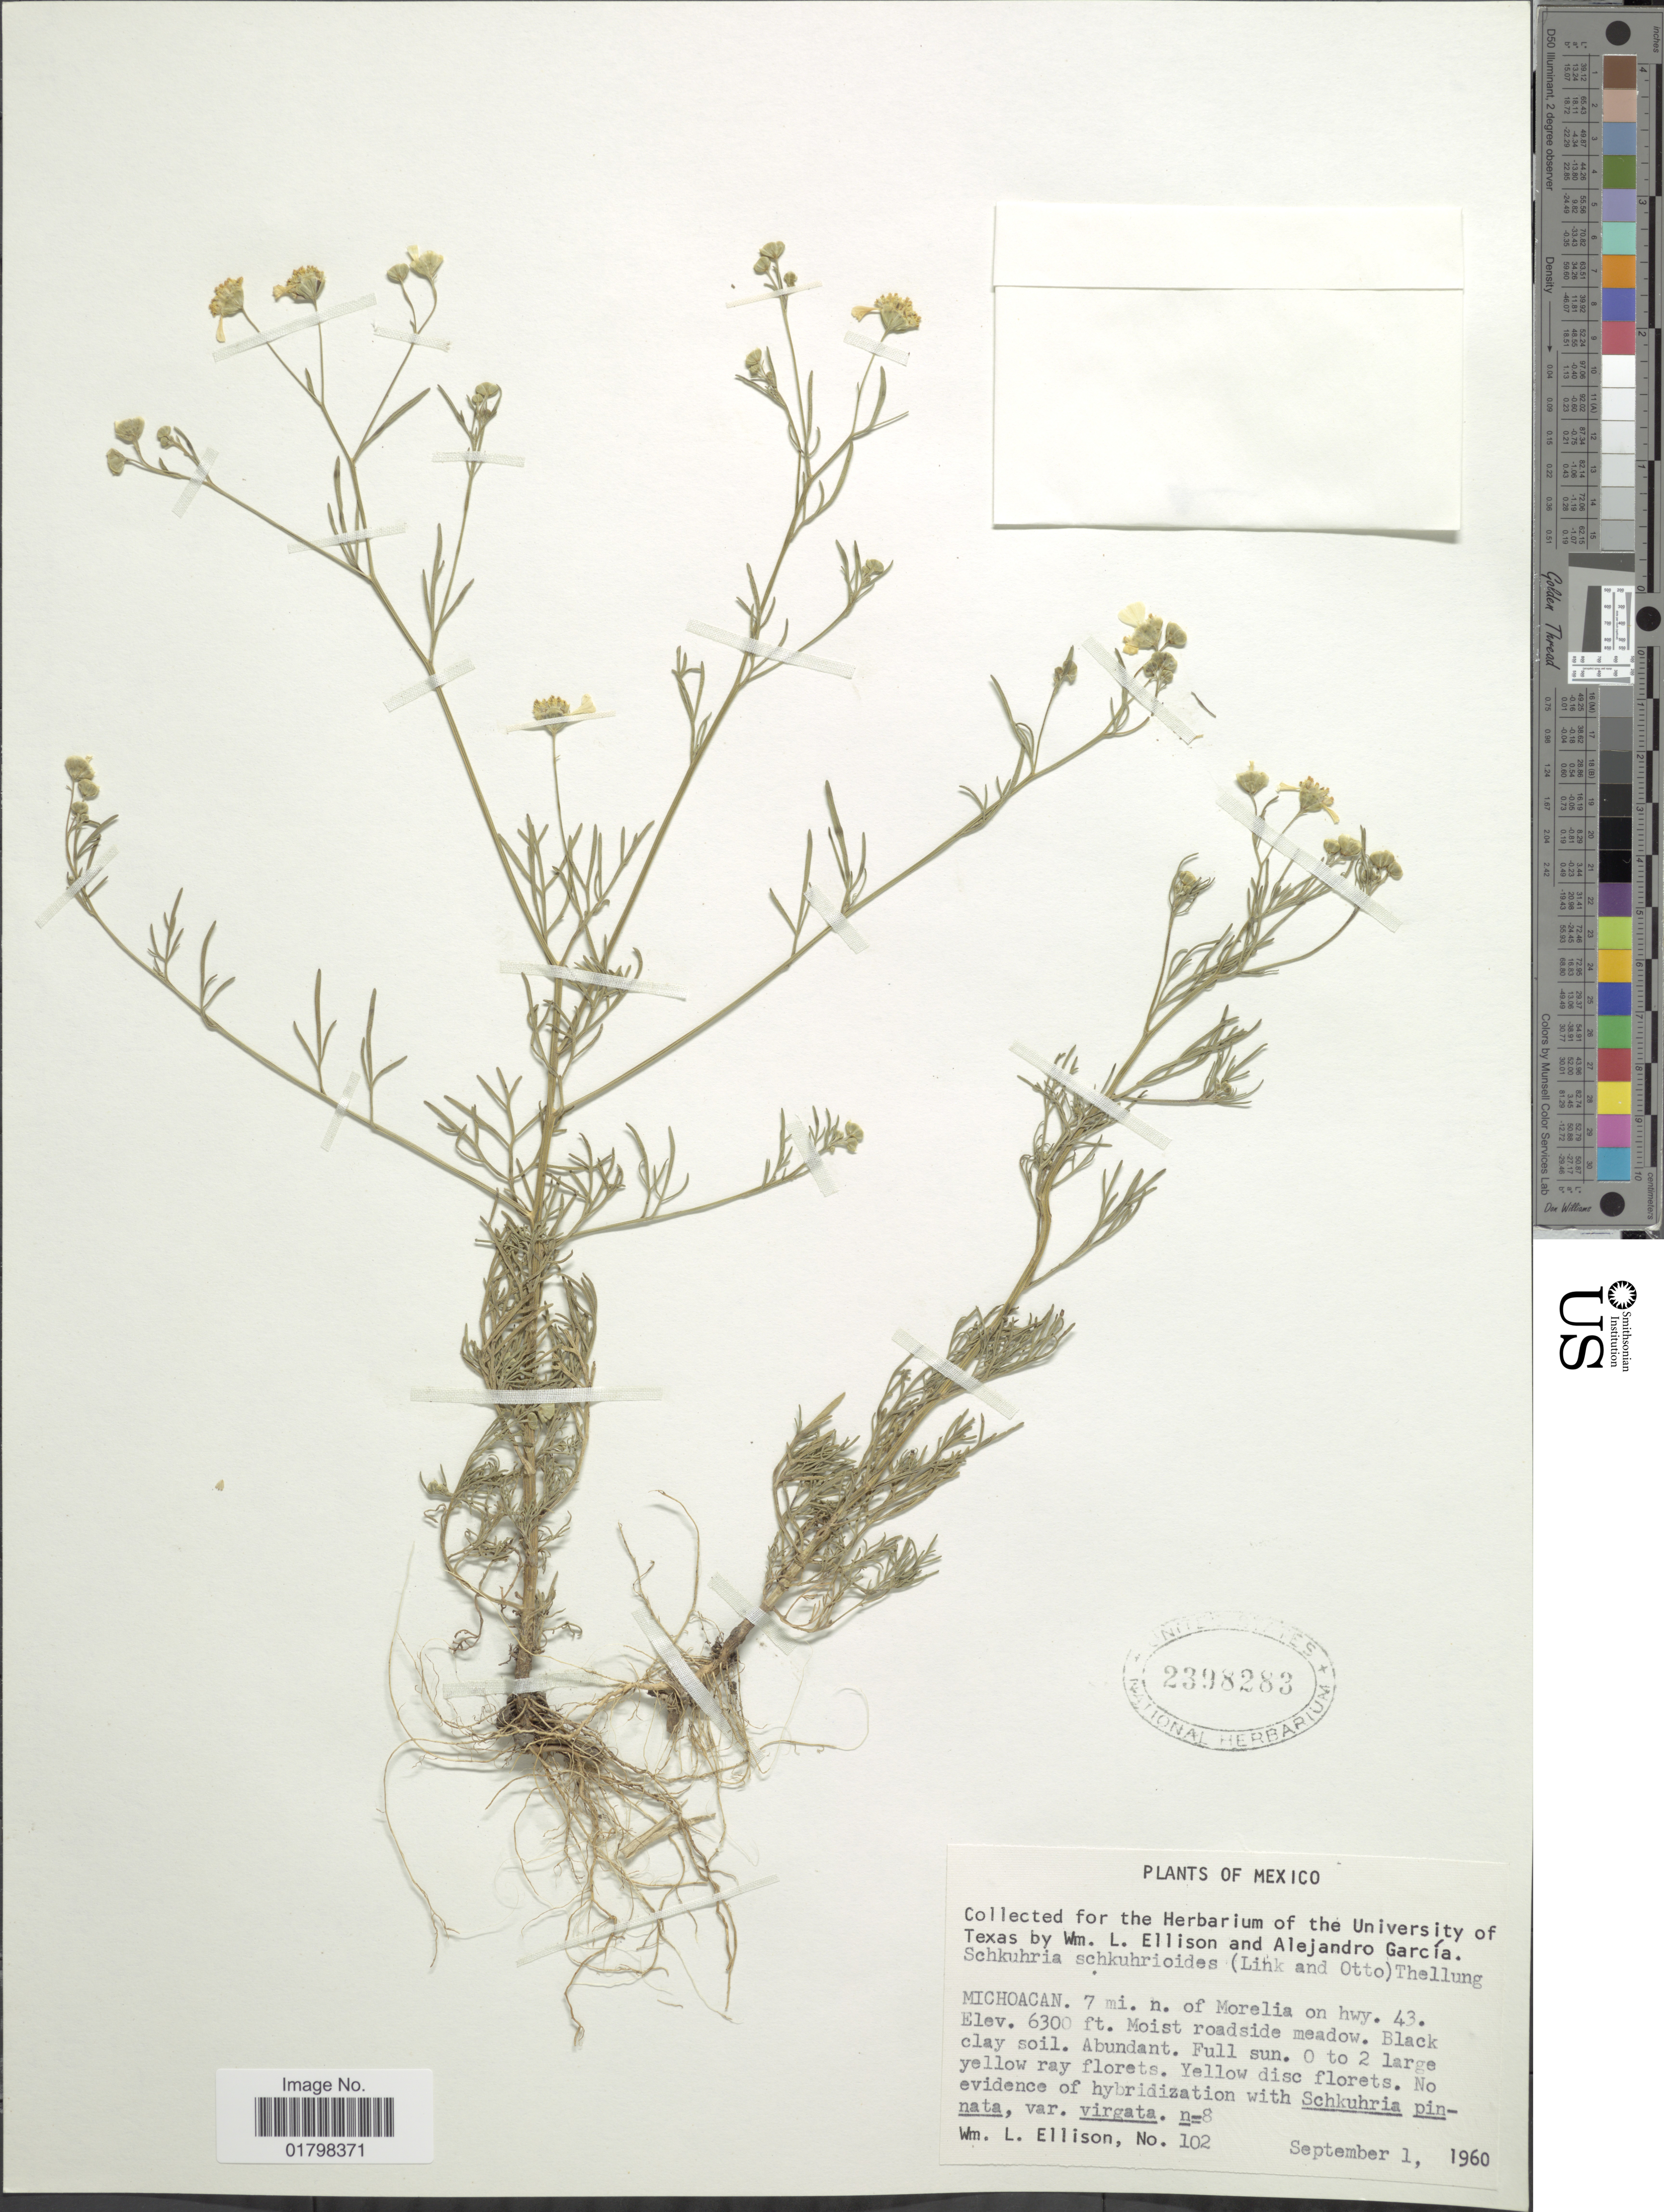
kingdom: Plantae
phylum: Tracheophyta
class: Magnoliopsida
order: Asterales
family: Asteraceae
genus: Schkuhria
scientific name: Schkuhria schkuhrioides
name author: (Link & Otto) Thell.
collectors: W. L. Ellison & A. Garcia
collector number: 102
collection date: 1960-09-01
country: Mexico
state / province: Michoacán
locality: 7 mi. n. of Morelia on hwy. 43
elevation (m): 1920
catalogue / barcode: US 2398283